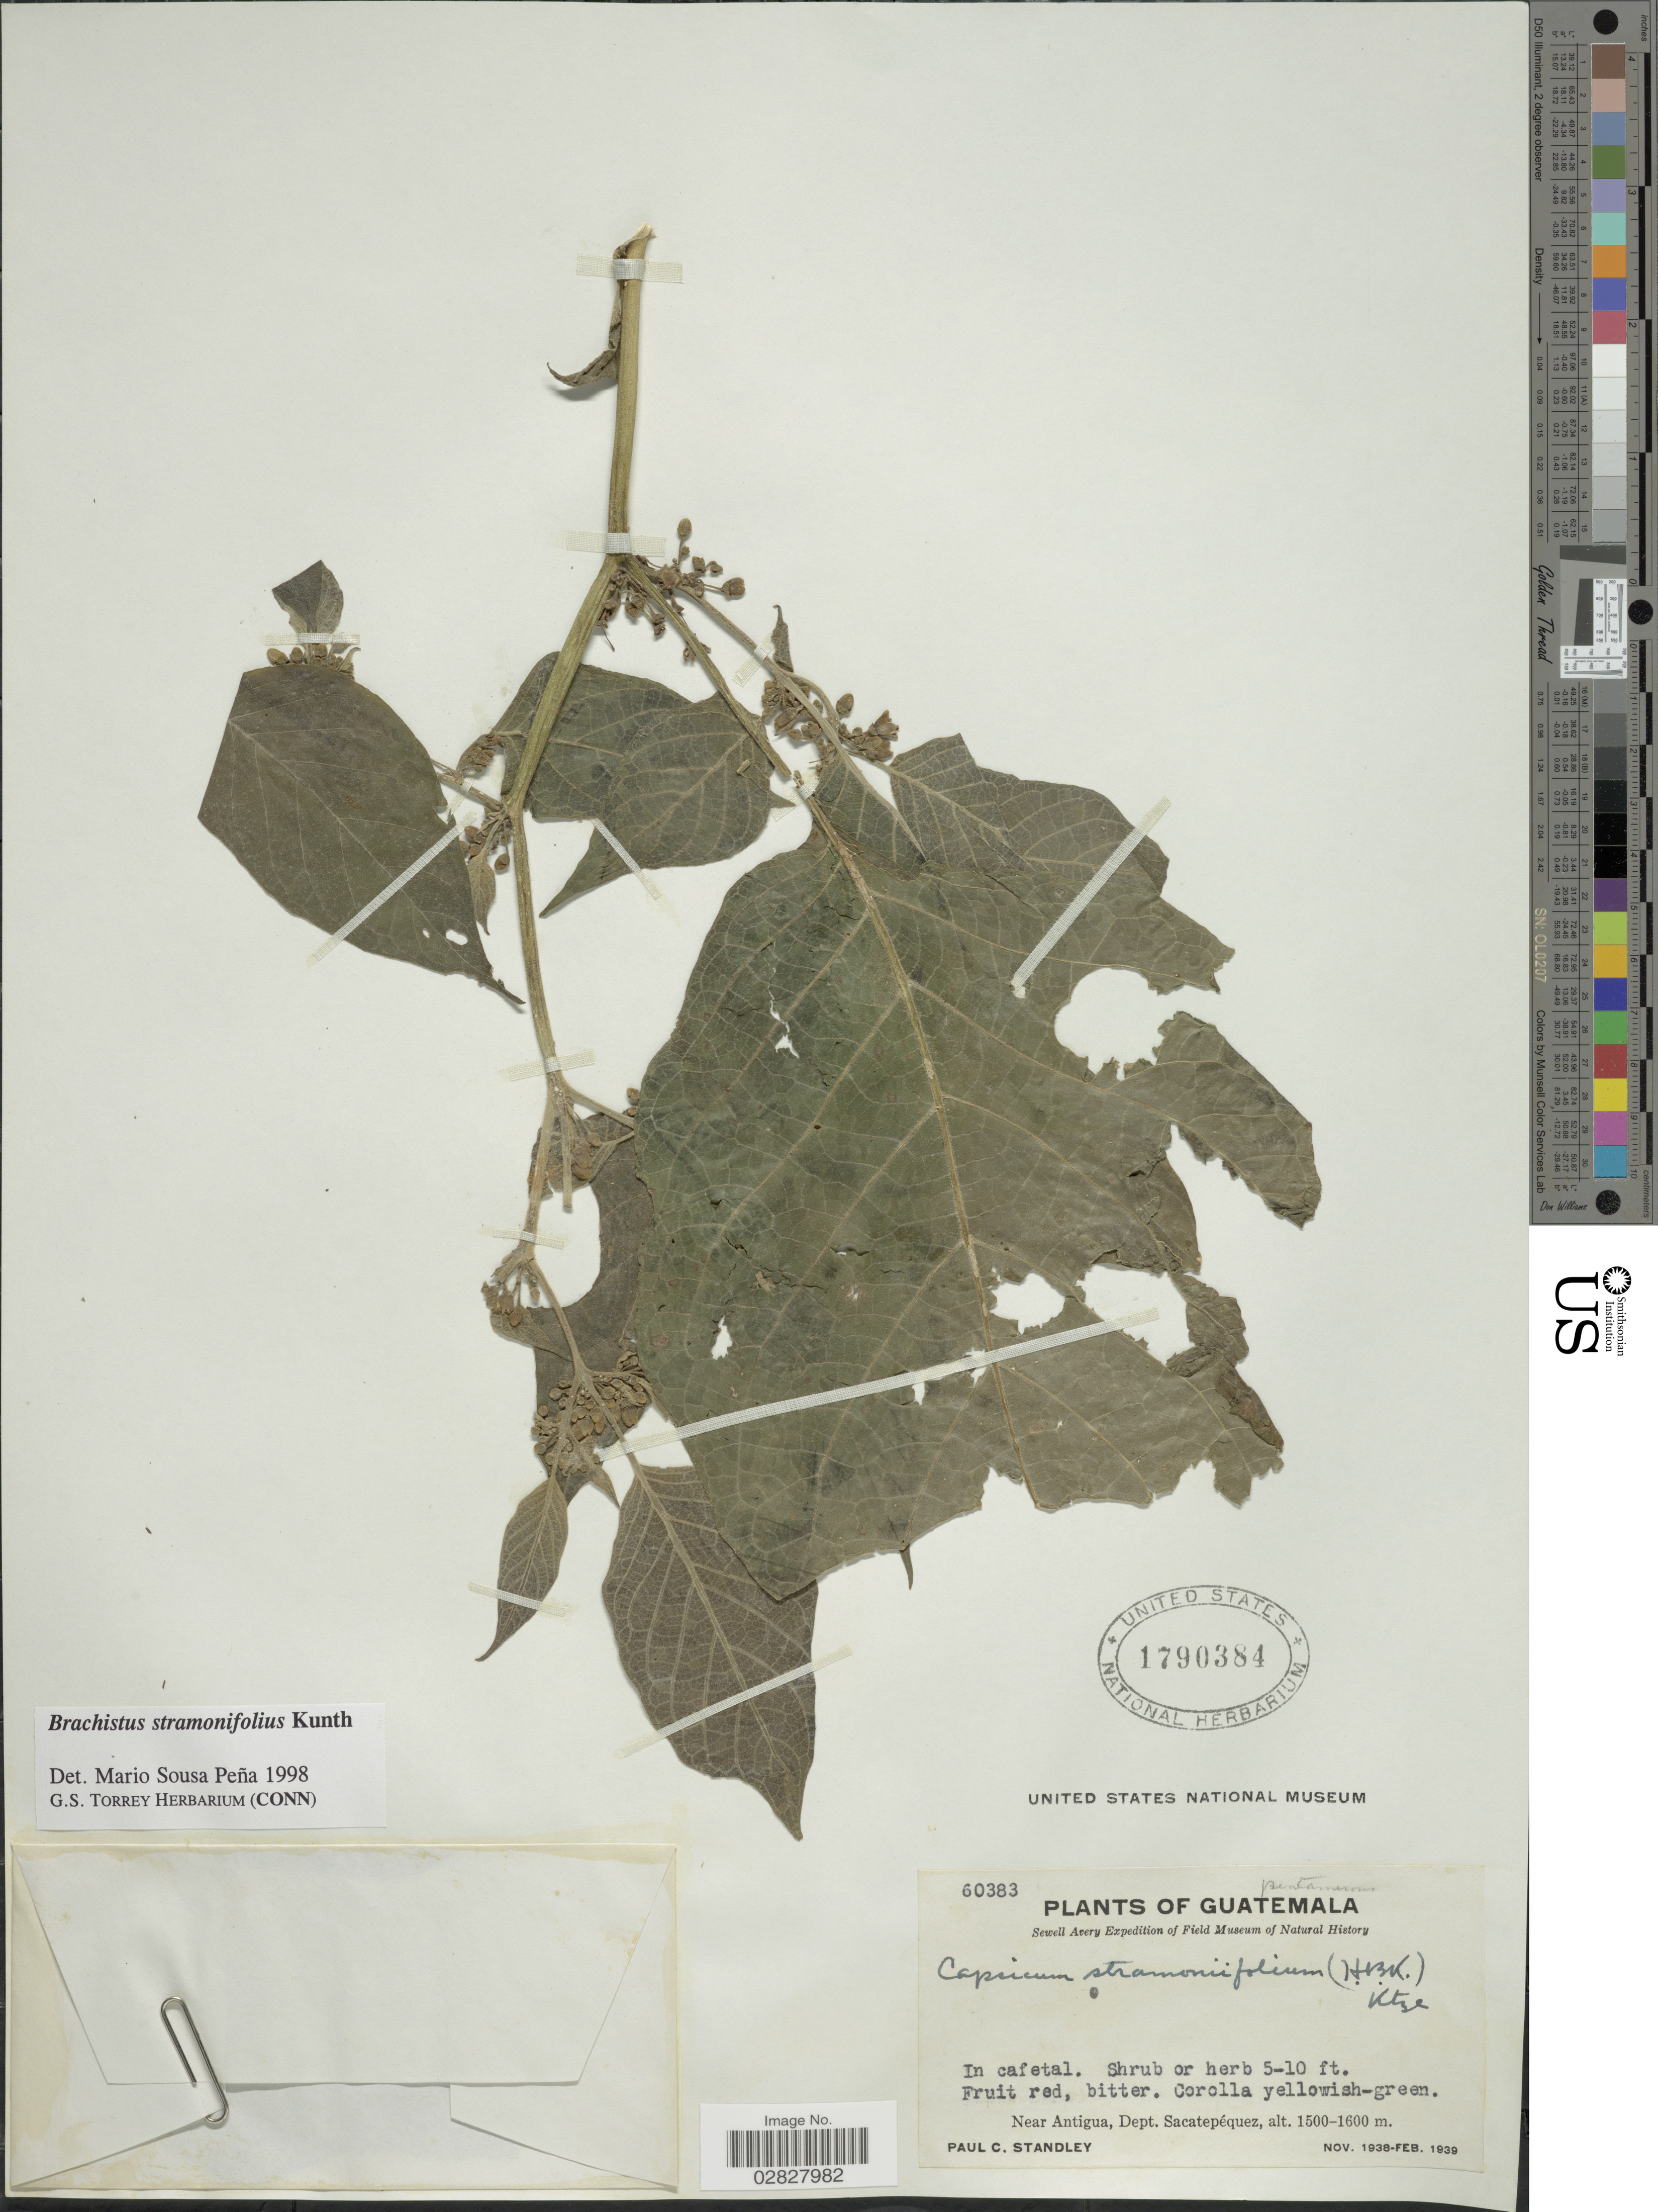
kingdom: Plantae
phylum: Tracheophyta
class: Magnoliopsida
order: Solanales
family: Solanaceae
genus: Brachistus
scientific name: Brachistus stramonifolius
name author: (Kunth) Miers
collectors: P. C. Standley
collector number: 60383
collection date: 1938-11/1939-02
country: Guatemala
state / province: Sacatepéquez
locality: Near Antigua, Dept. Sacatepéquez.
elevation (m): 1500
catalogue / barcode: US 1790384